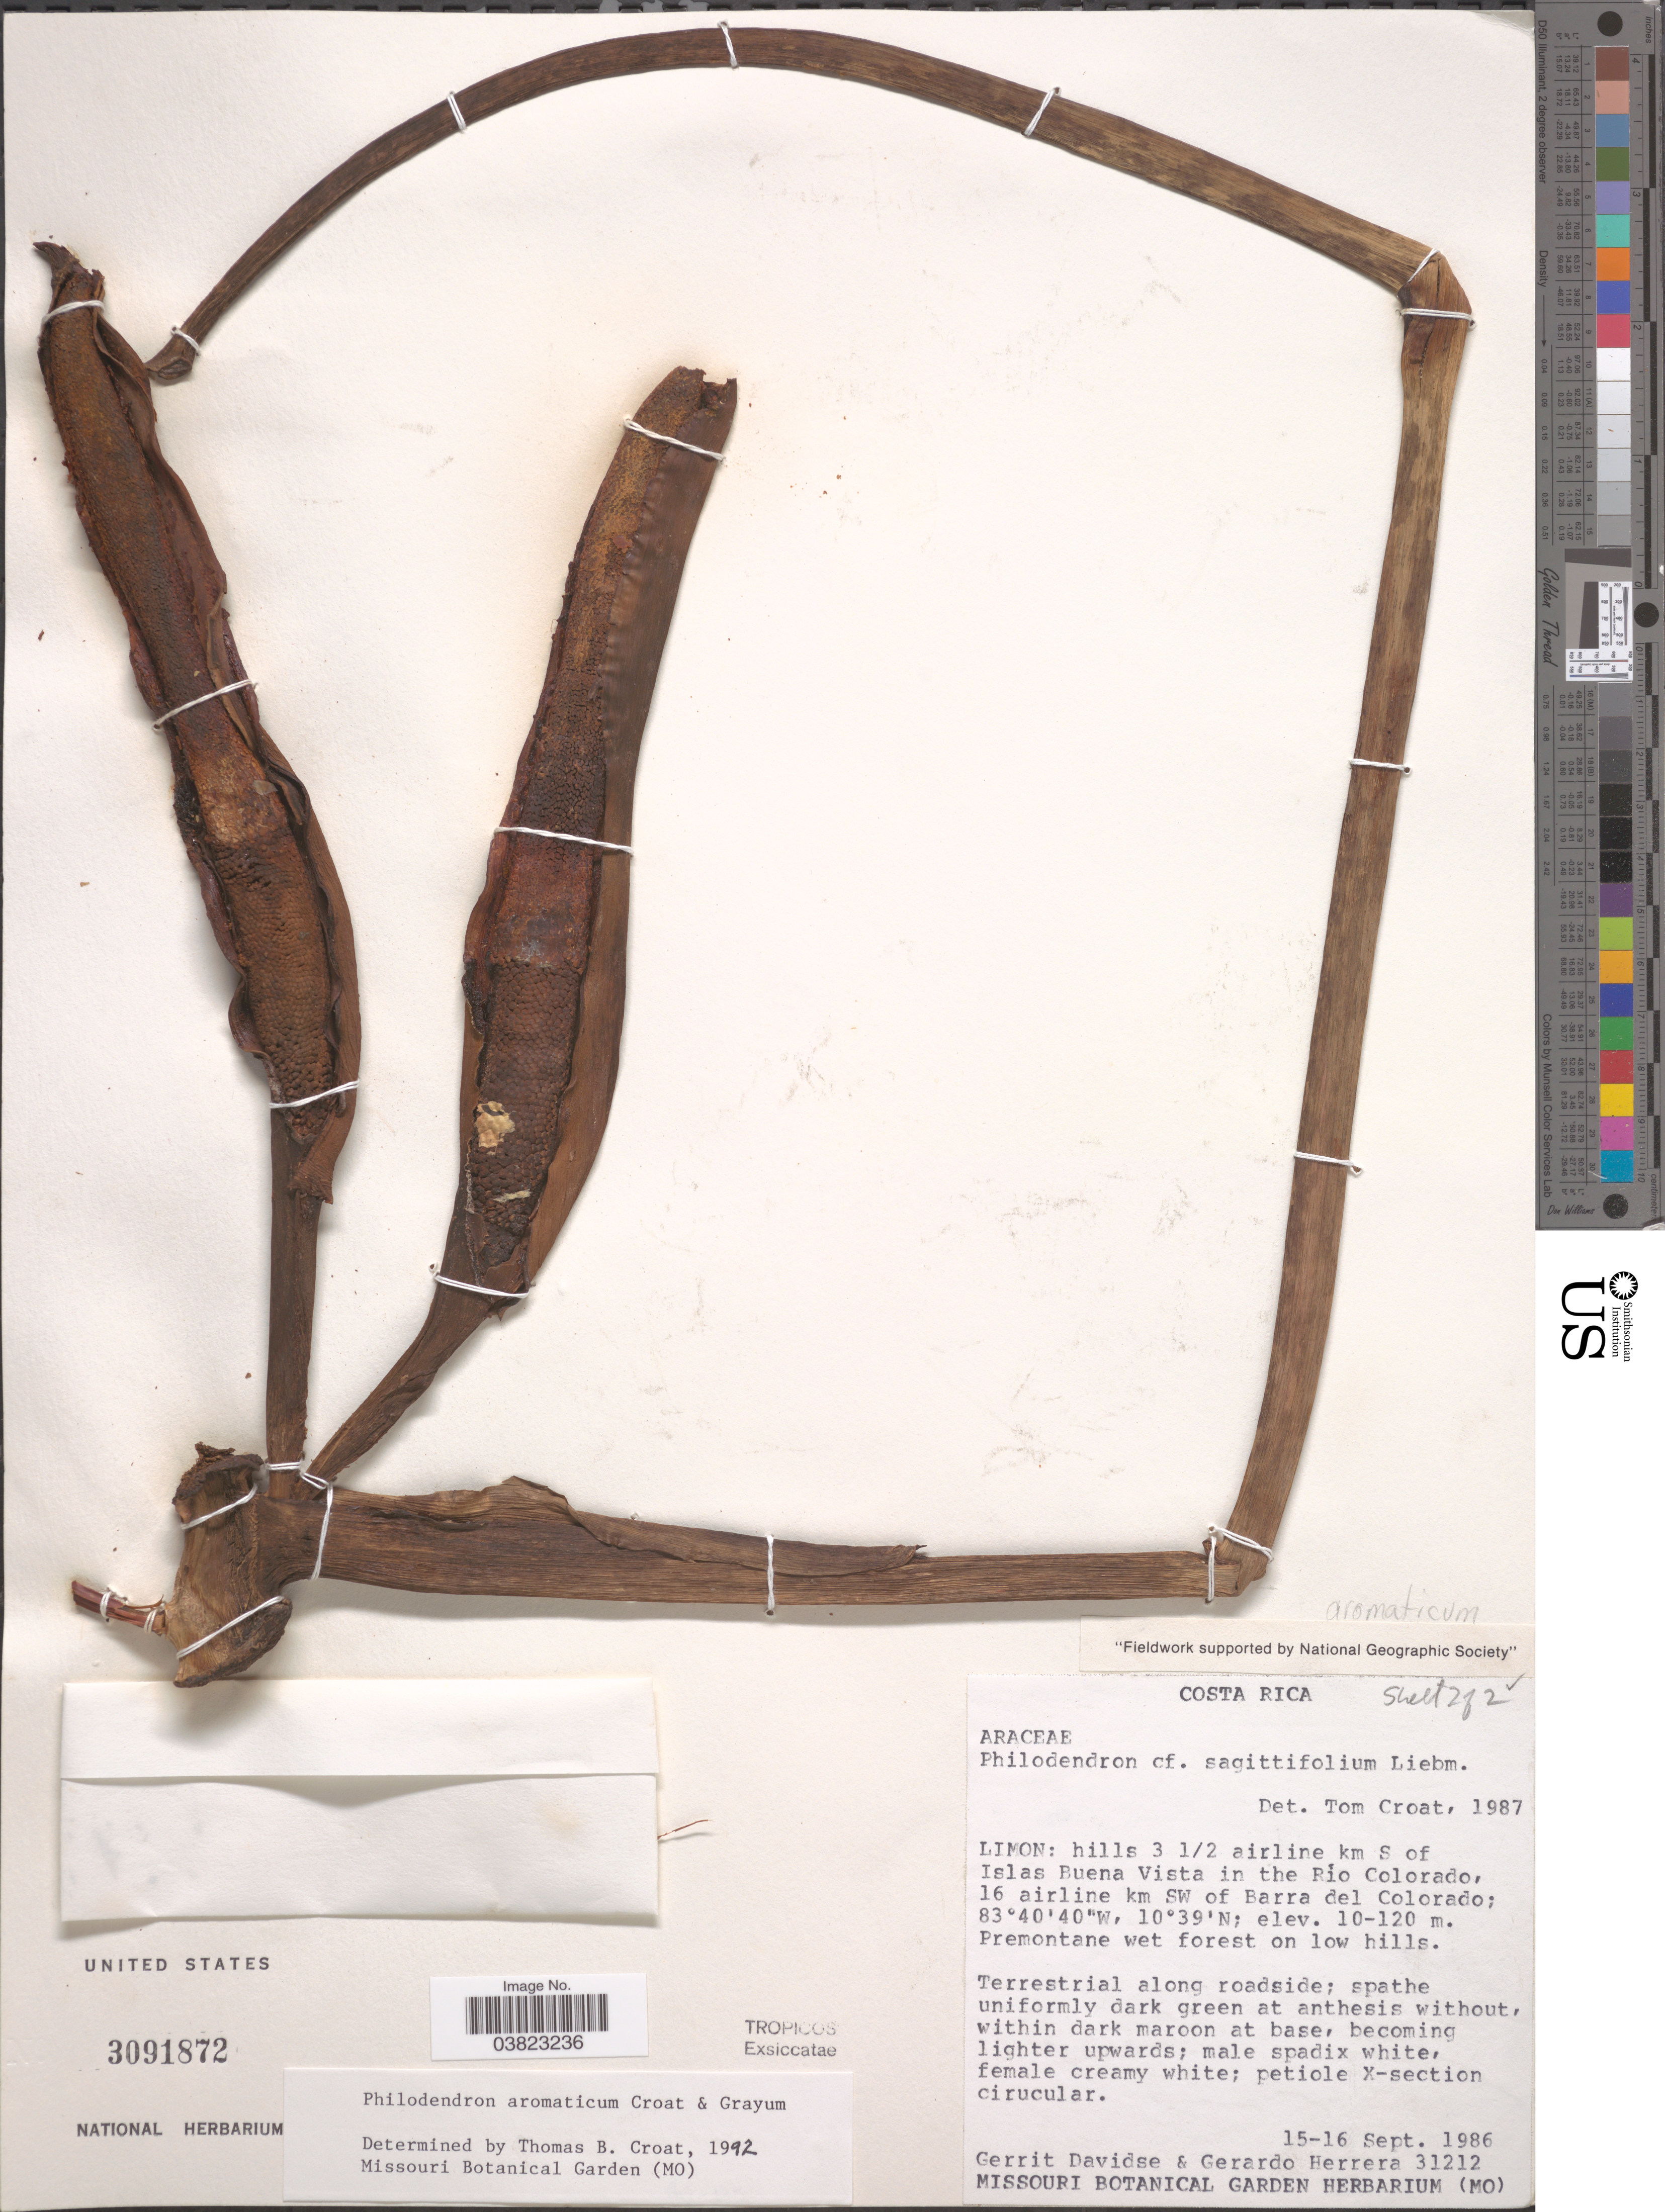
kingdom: Plantae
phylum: Tracheophyta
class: Liliopsida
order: Alismatales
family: Araceae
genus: Philodendron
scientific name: Philodendron aromaticum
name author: Croat & Grayum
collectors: G. Davidse & G. Herrera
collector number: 31212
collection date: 1986-09-15/1986-09-16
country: Costa Rica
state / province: Limón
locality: Hills 3 1/2 airline km S of Islas Buena Vista in the Río Colorado, 16 airline km SW of Barra del Colorado.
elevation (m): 10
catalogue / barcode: US 3091872